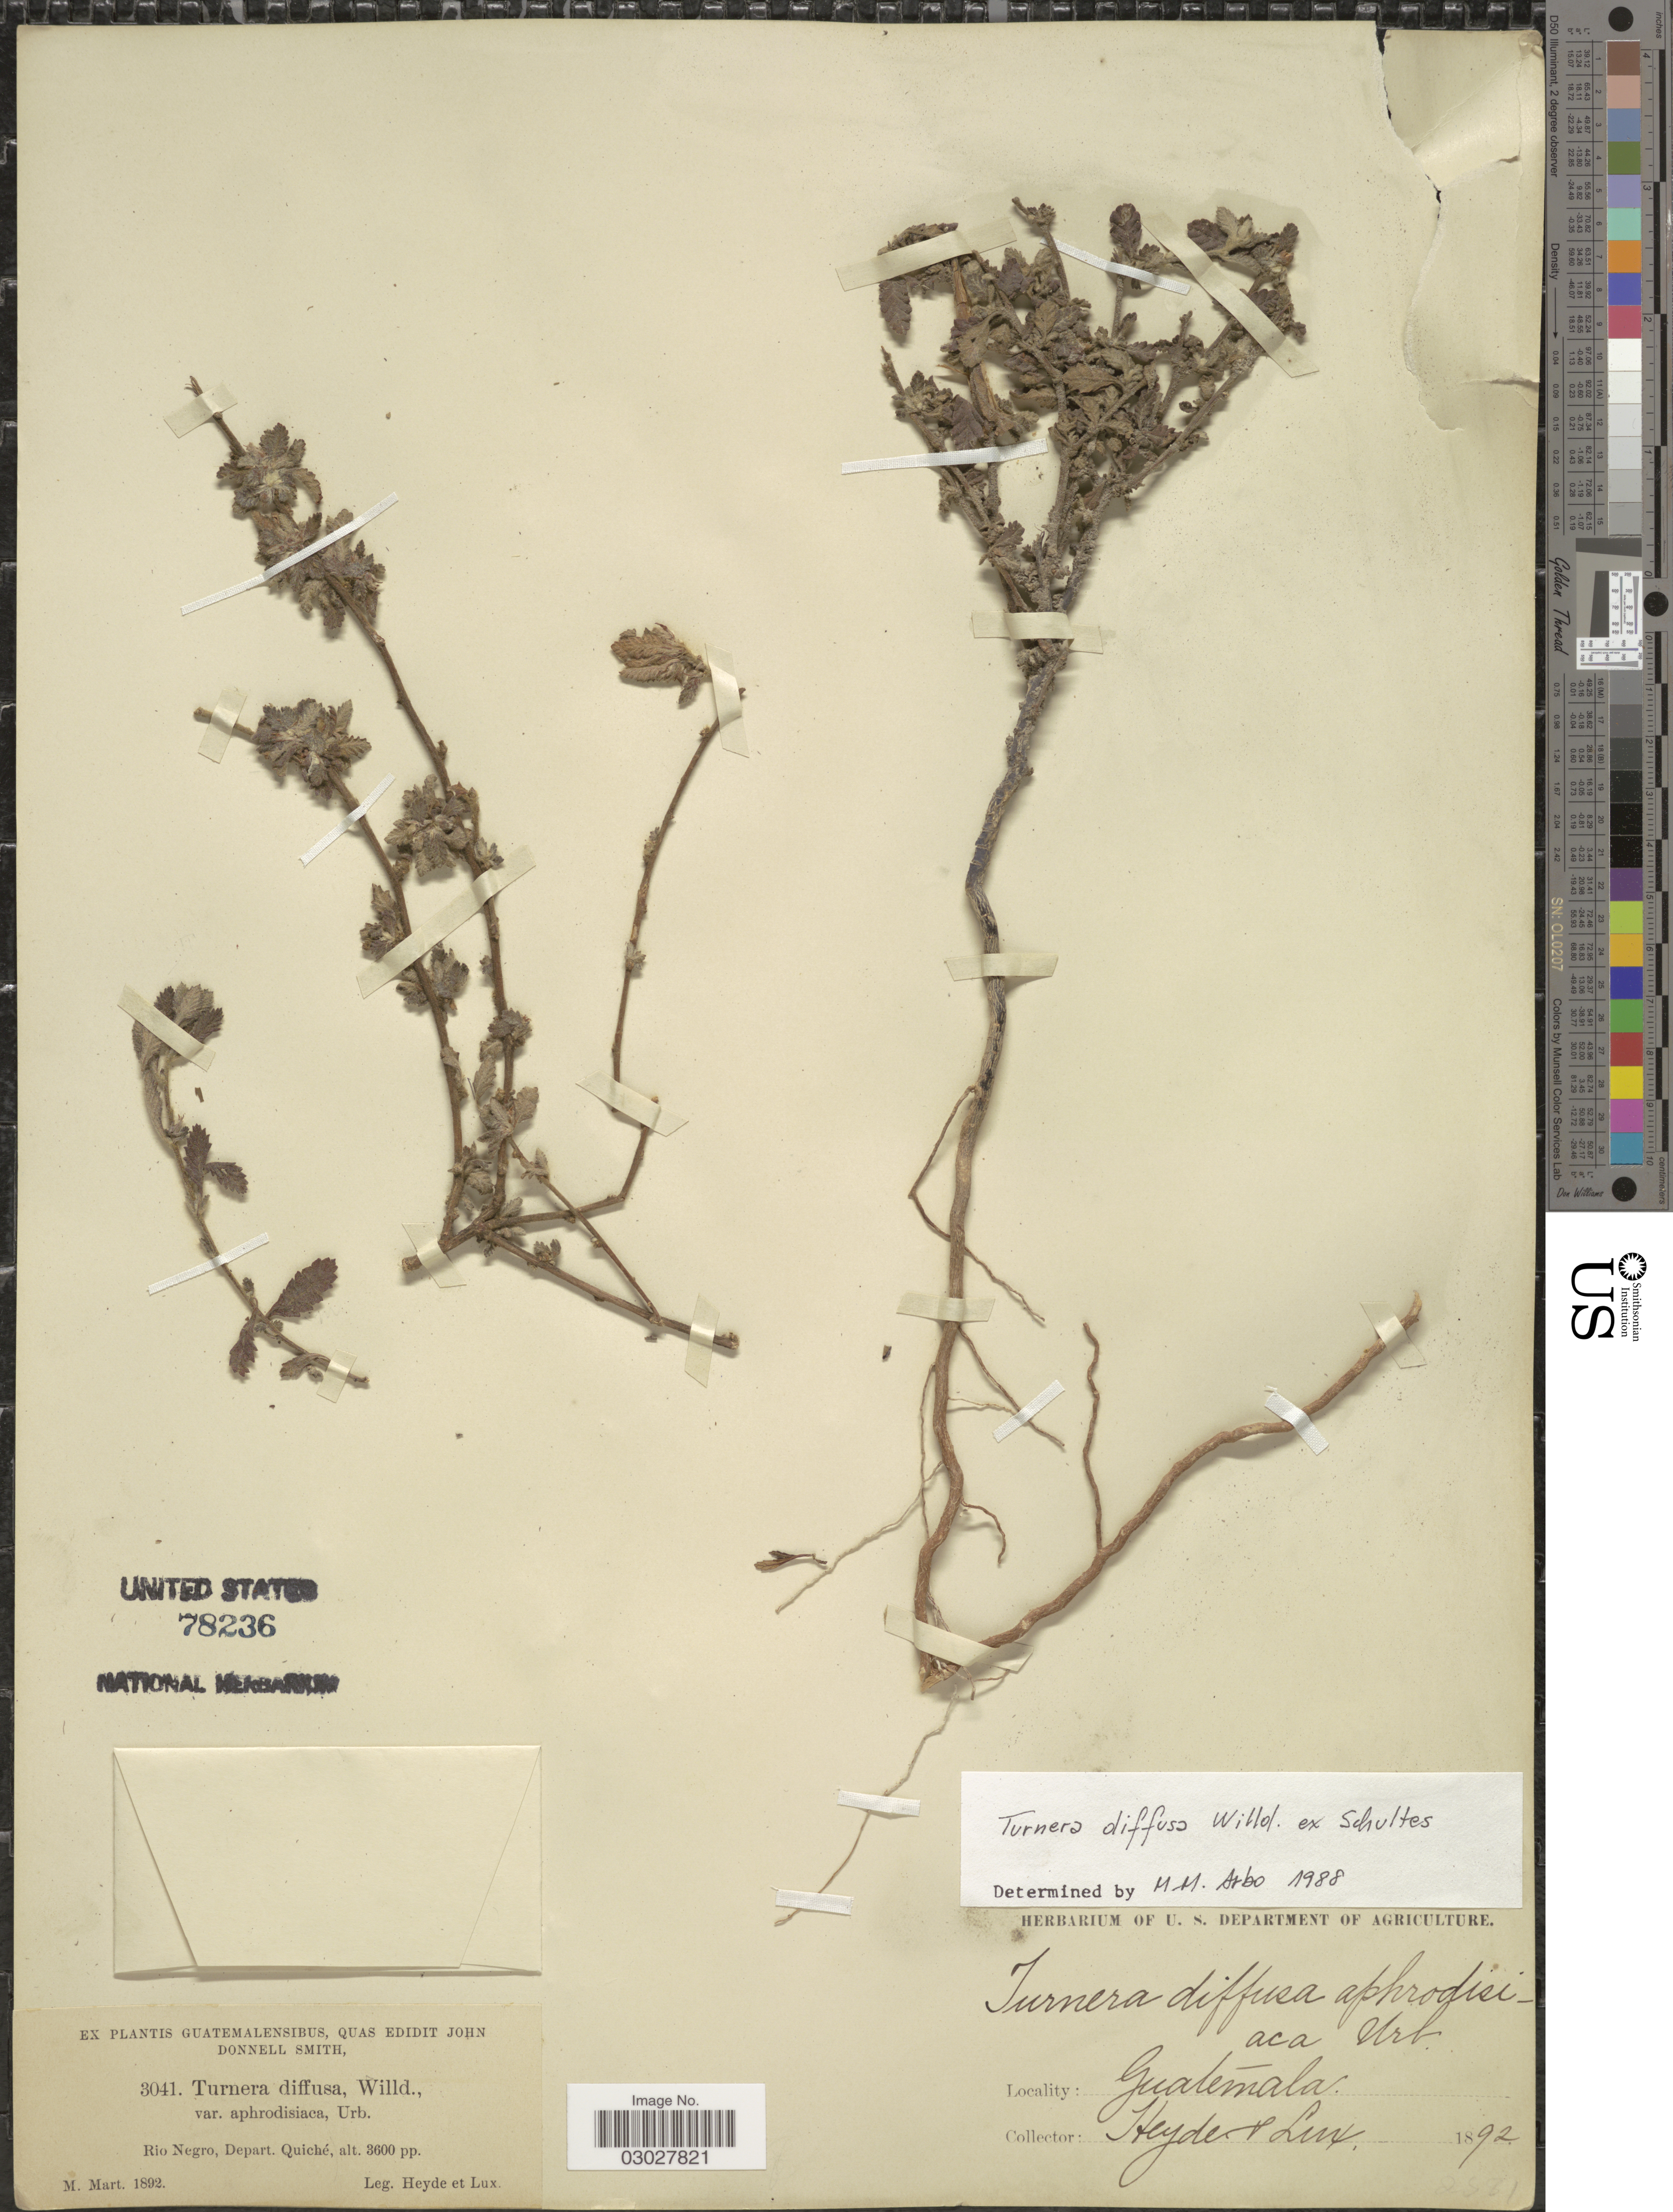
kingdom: Plantae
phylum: Tracheophyta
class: Magnoliopsida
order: Malpighiales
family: Turneraceae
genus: Turnera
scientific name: Turnera diffusa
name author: Willd. ex Schult.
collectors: Heyde & Lux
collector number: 3041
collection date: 1892-03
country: Guatemala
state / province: El Quiché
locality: Rio Negro, Depart. Quiché.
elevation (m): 1097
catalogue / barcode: US 78236